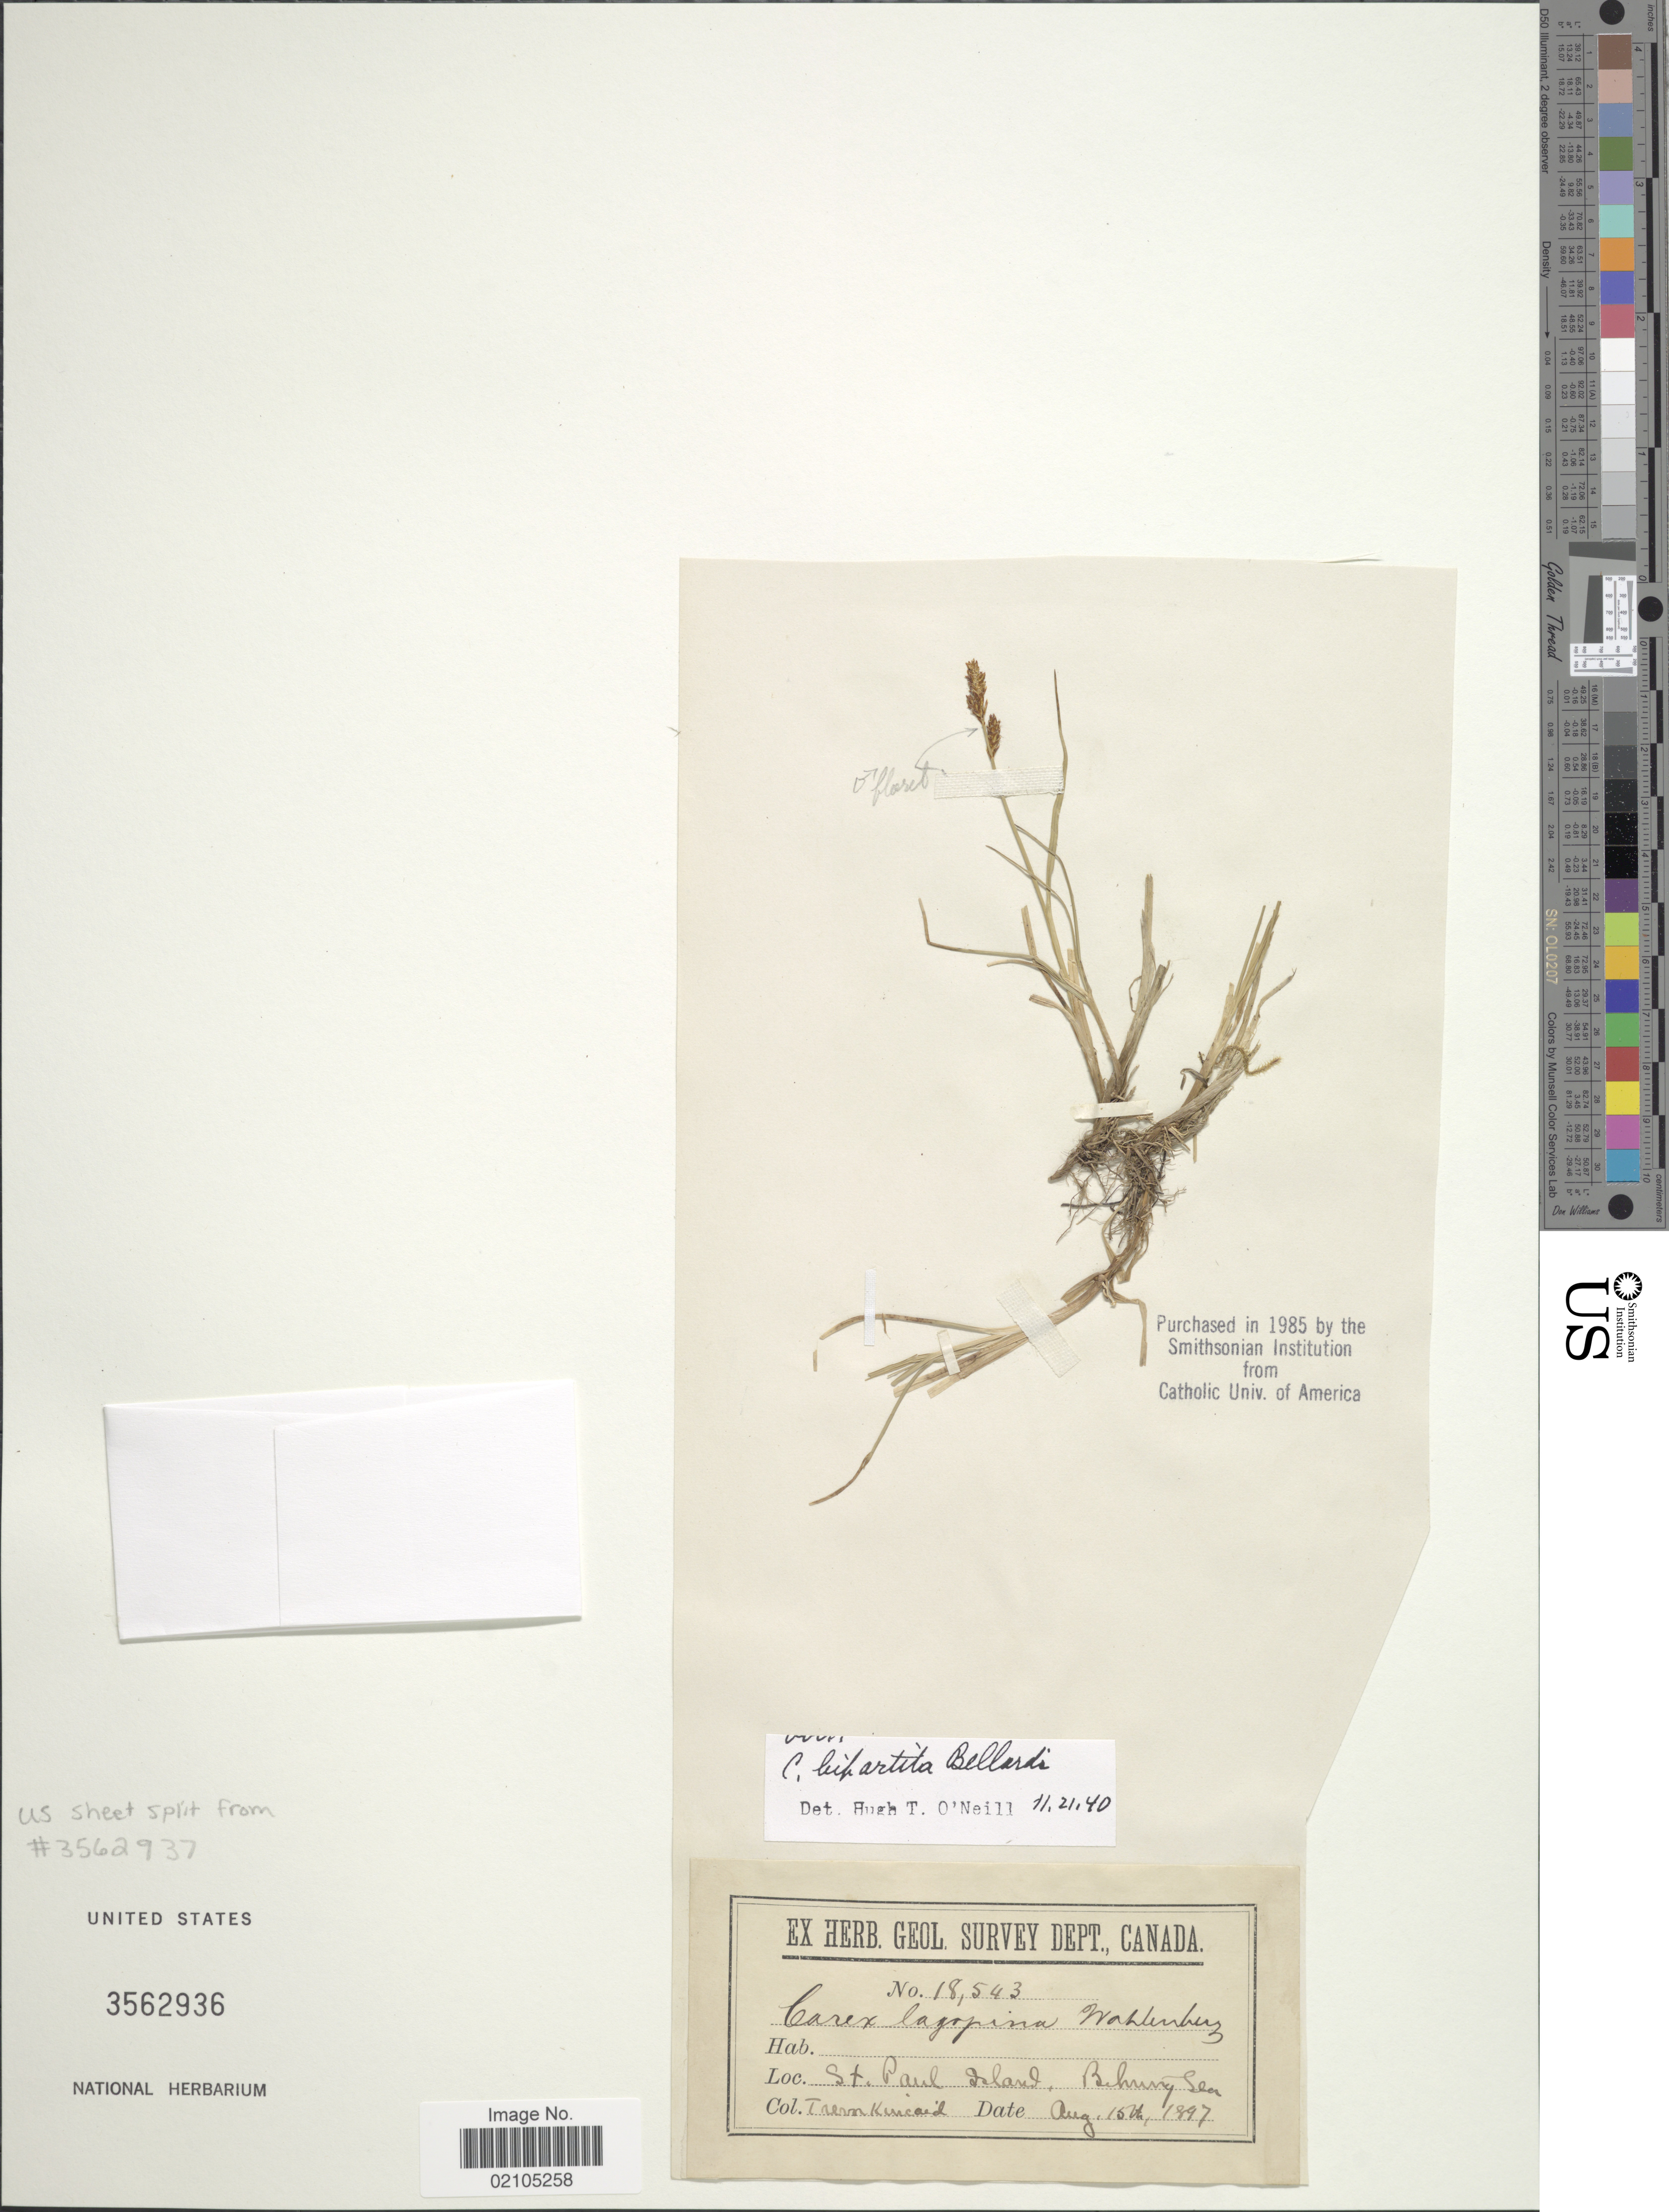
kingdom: Plantae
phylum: Tracheophyta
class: Liliopsida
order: Poales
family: Cyperaceae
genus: Carex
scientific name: Carex lachenalii subsp. lachenalii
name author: Schkuhr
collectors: T. C. Kincaid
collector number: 18543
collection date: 1897-08-15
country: United States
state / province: Alaska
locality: St. Paul Island. Bering Sea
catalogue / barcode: US 3562936